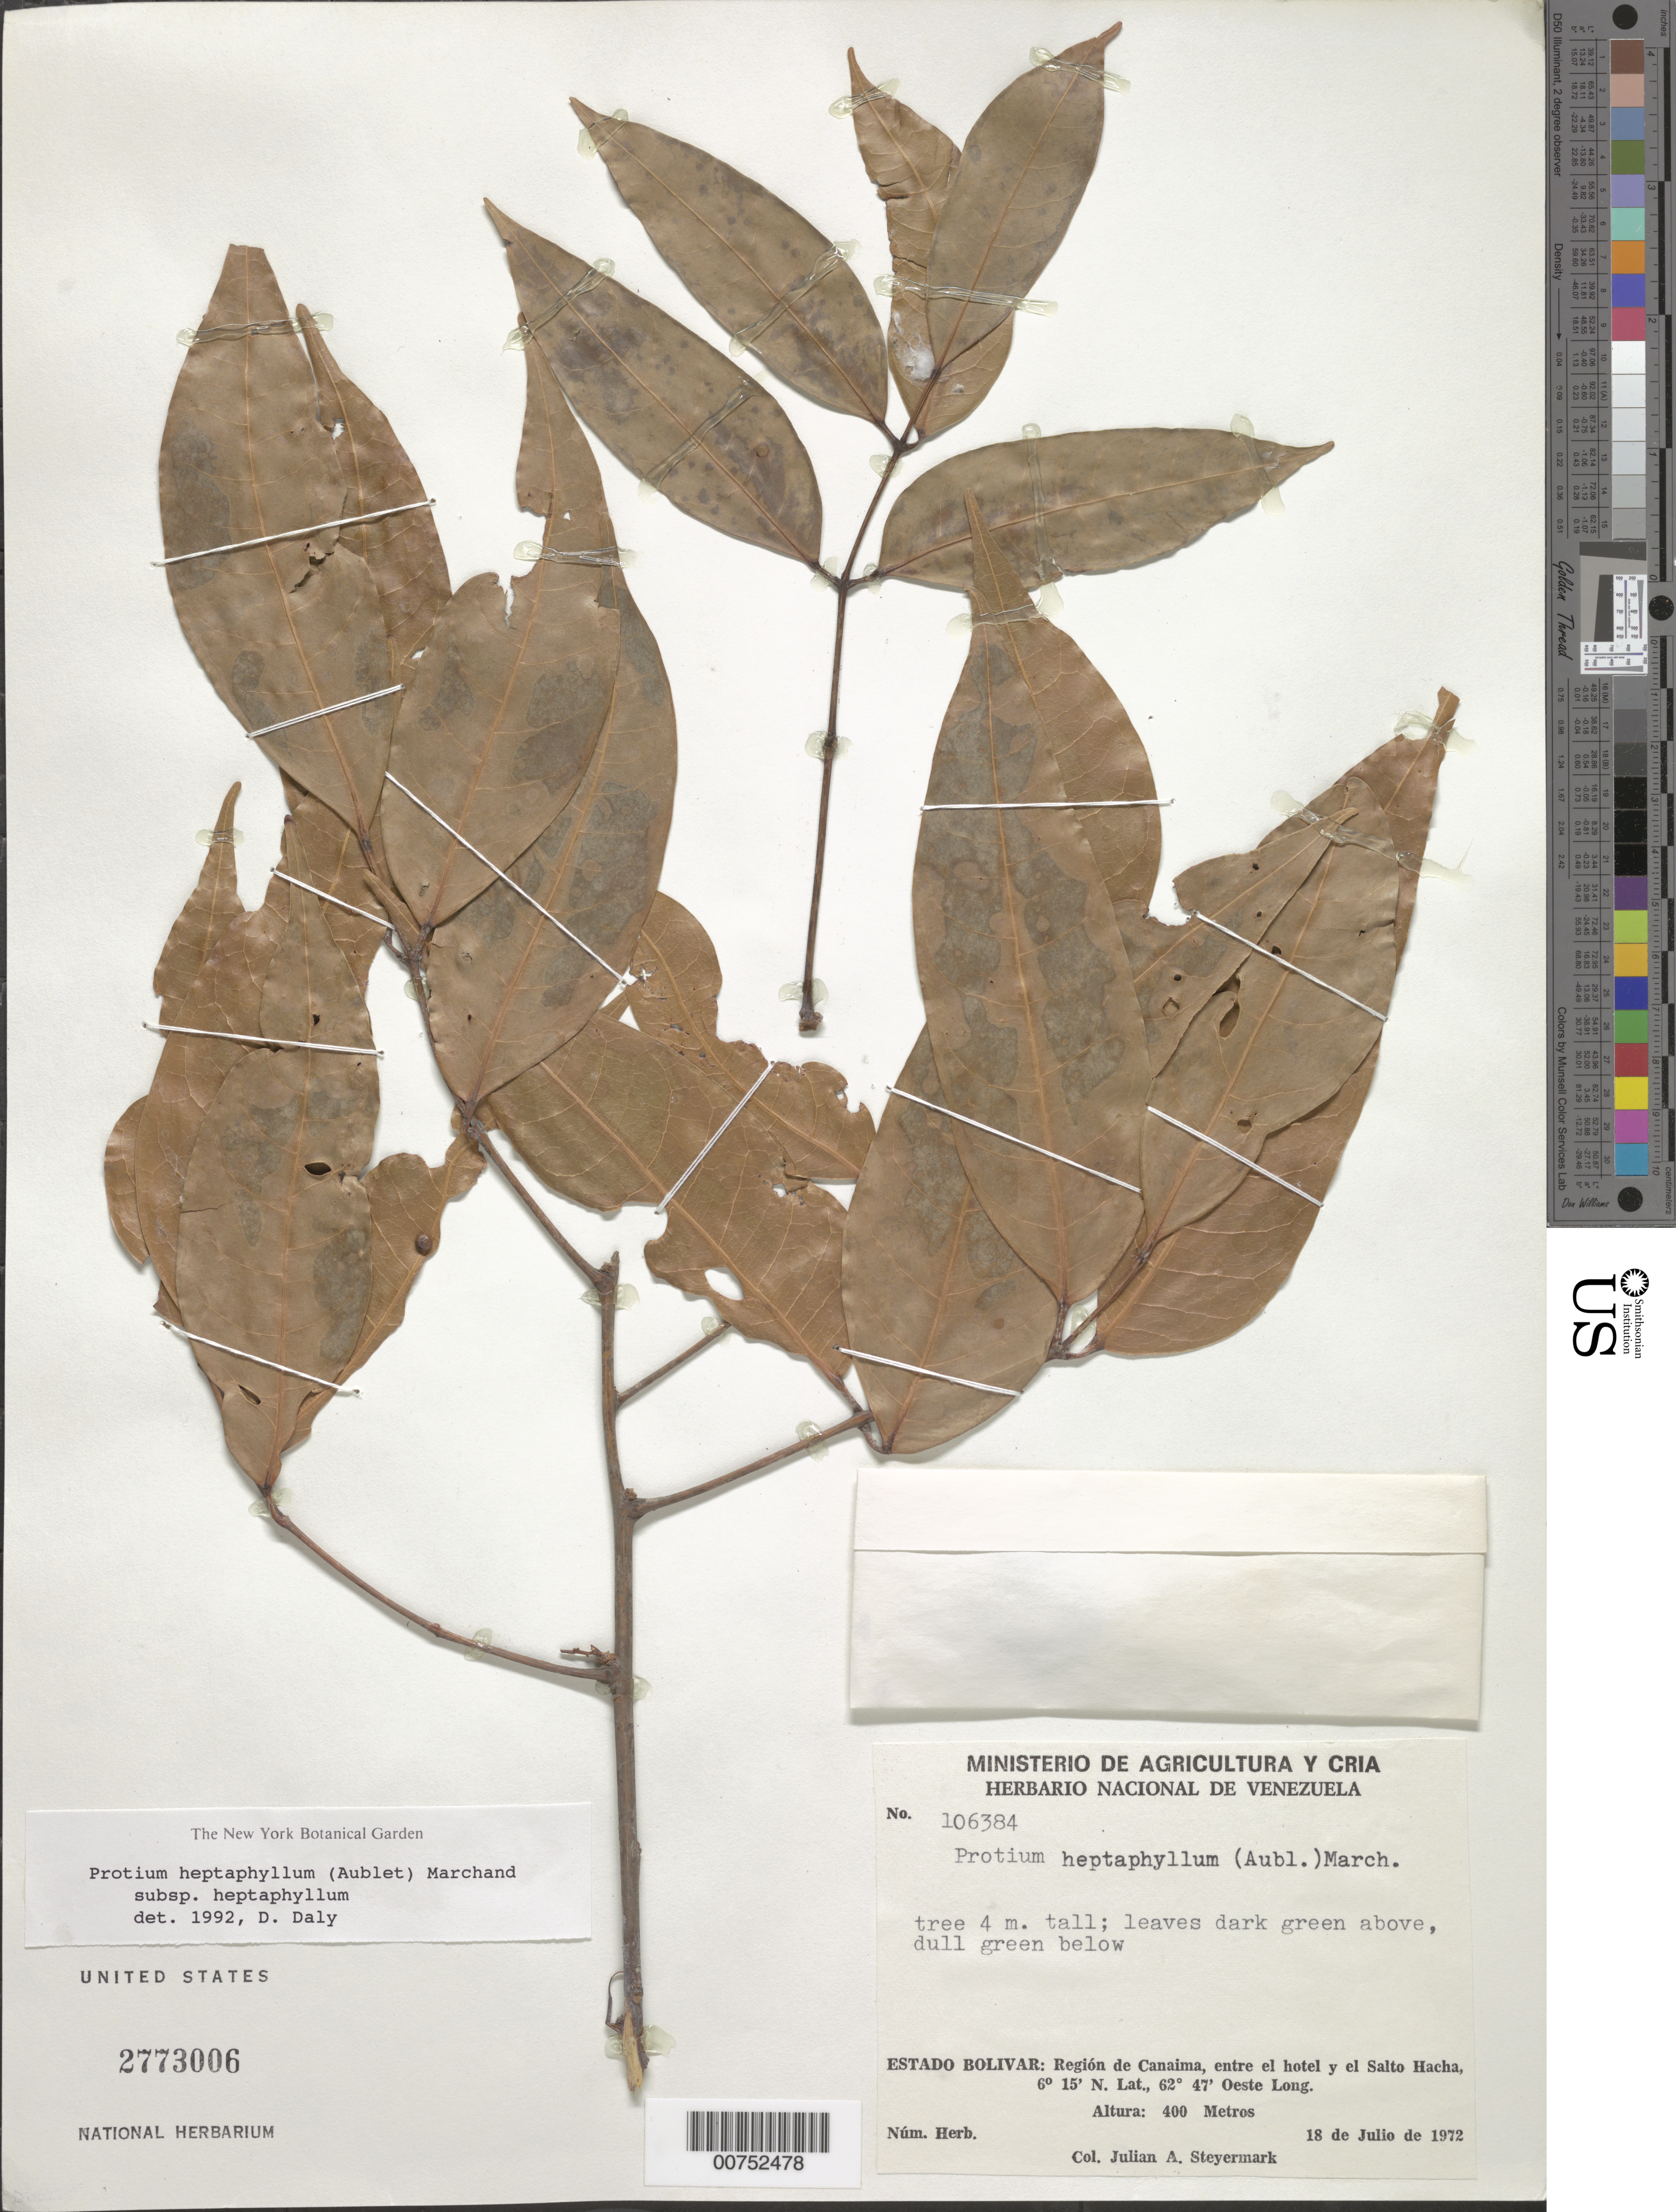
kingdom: Plantae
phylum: Tracheophyta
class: Magnoliopsida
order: Sapindales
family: Burseraceae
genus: Protium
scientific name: Protium heptaphyllum subsp. heptaphyllum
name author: (Aubl.) Marchand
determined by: Daly, D. C.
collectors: J. Steyermark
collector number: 106384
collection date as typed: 18-Jul-72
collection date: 1972-07-18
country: Venezuela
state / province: Bolívar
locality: Canaima, entre el hotel y el Salto Hacha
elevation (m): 400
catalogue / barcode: US 2773006